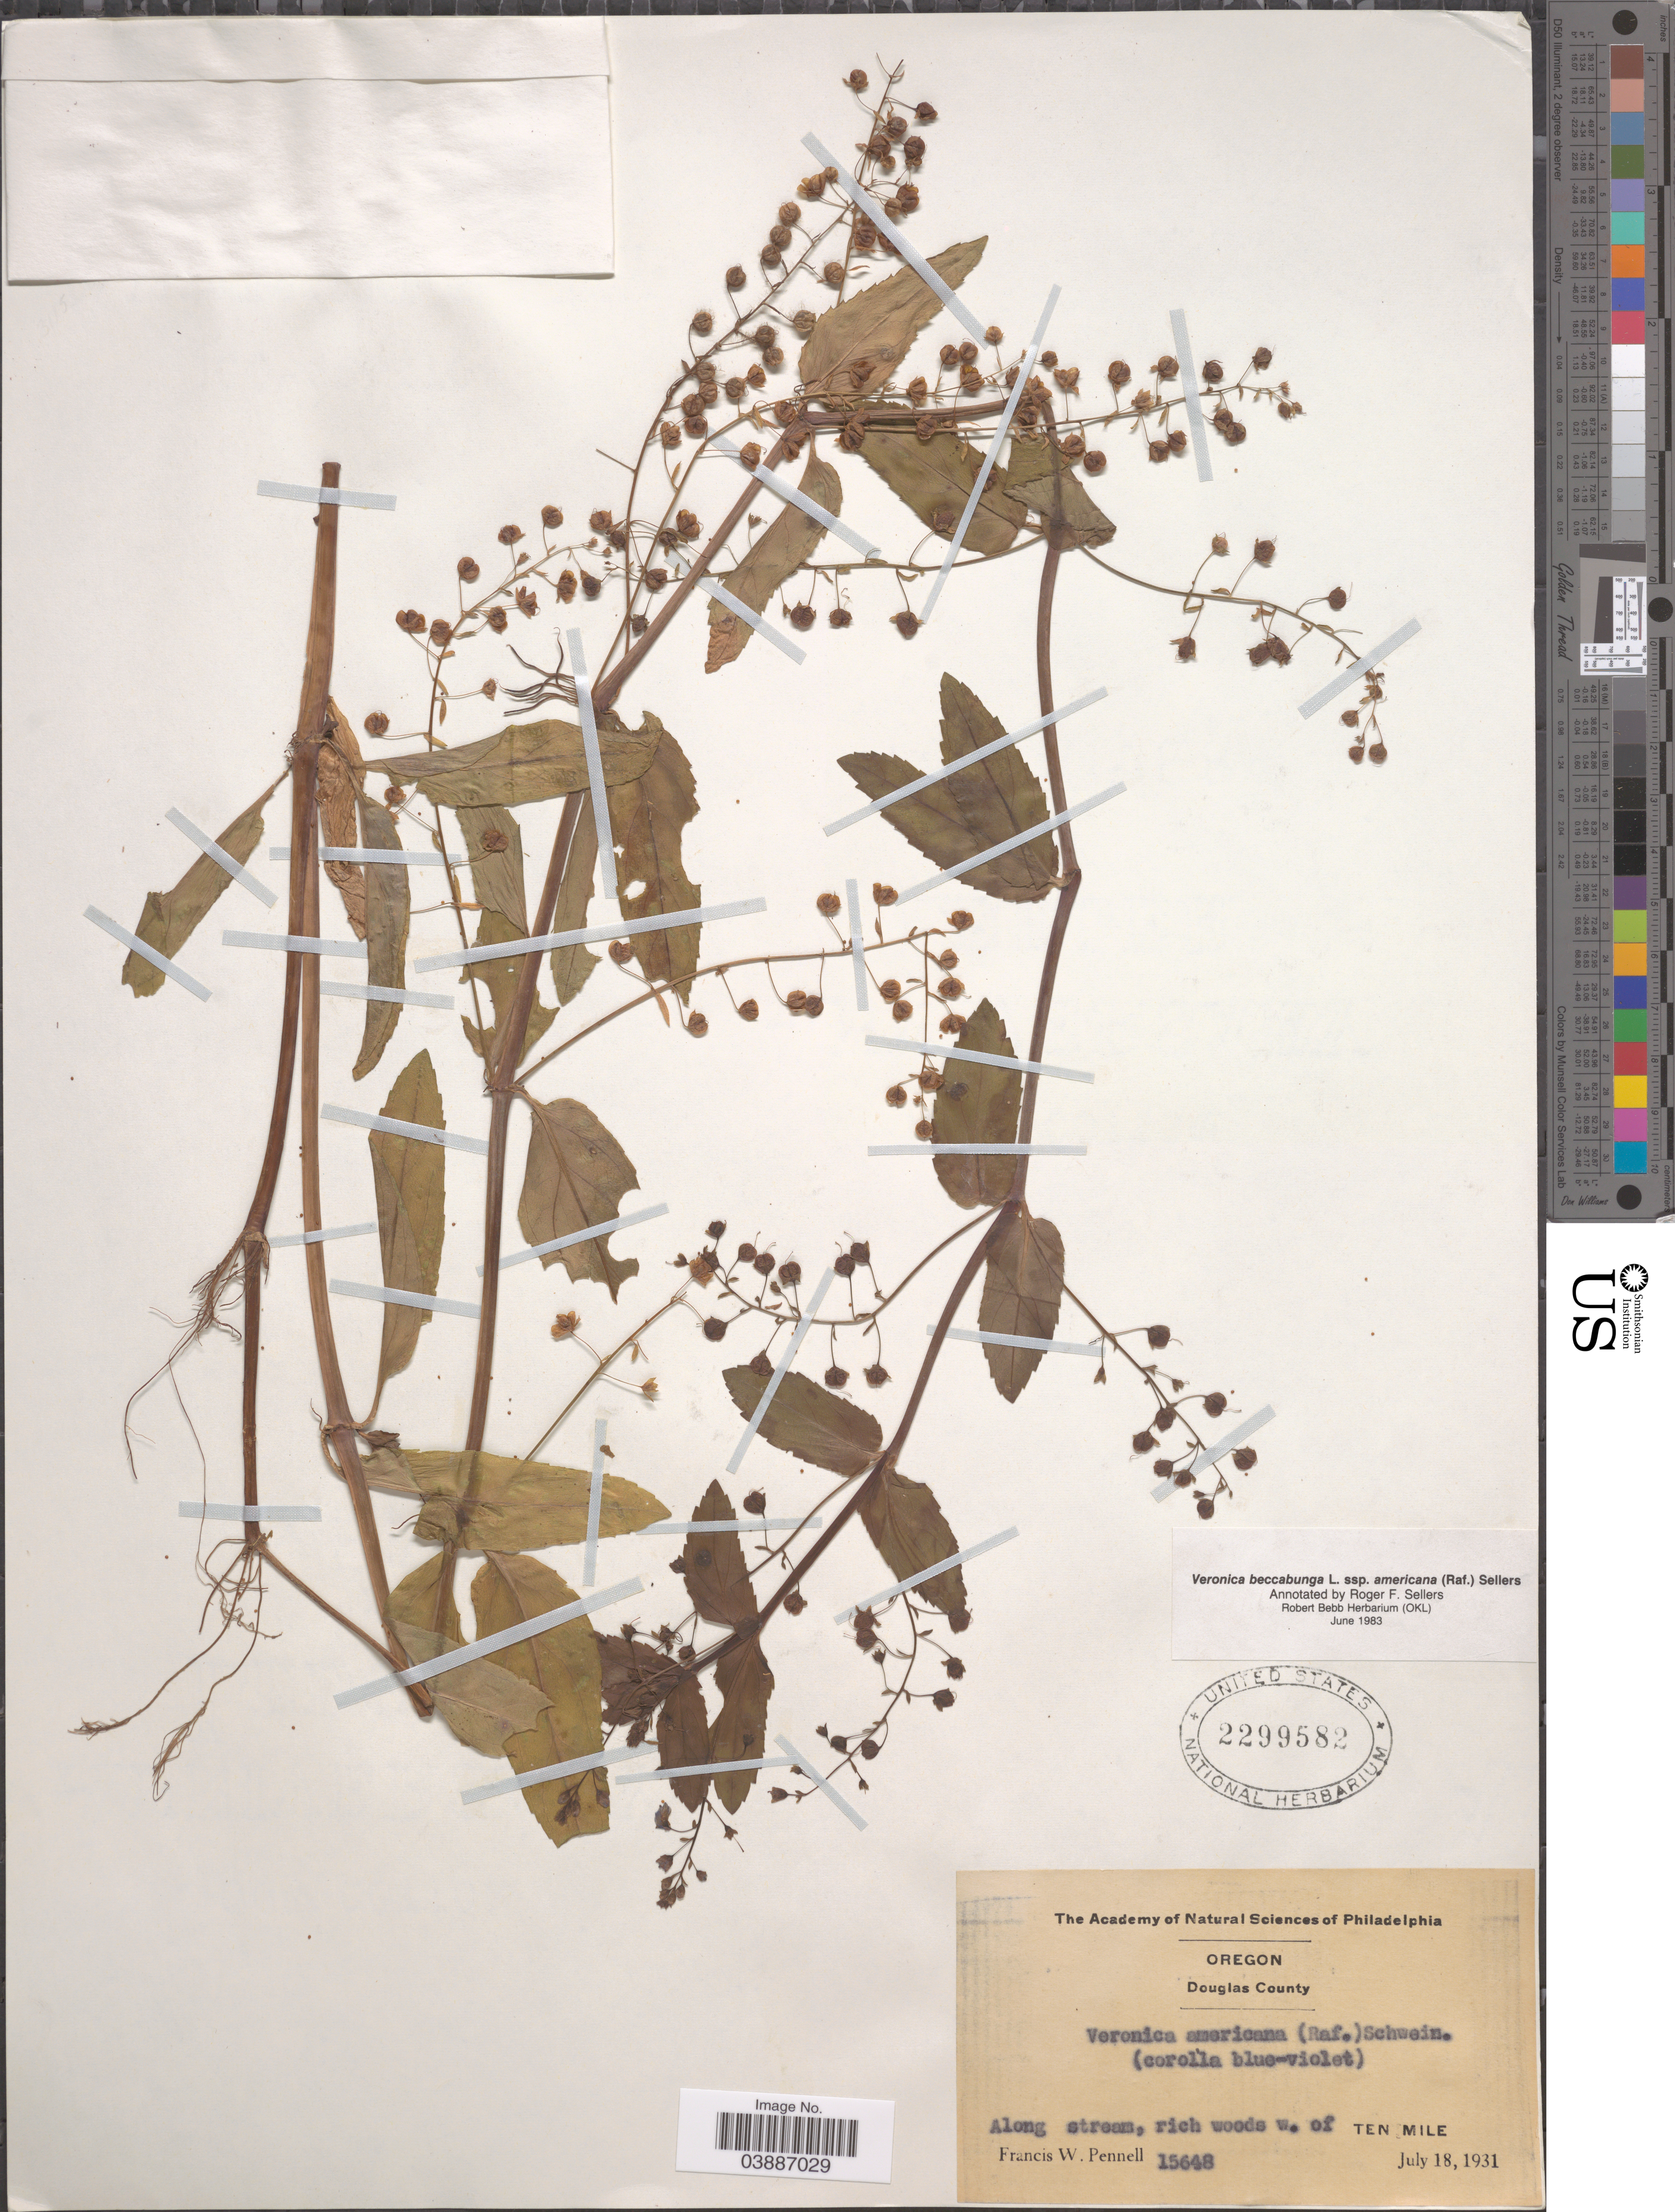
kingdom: Plantae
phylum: Tracheophyta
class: Magnoliopsida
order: Lamiales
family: Plantaginaceae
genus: Veronica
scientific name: Veronica beccabunga subsp. americana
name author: Raf.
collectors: F. W. Pennell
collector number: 15648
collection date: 1931-07-18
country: United States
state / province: Oregon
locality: Douglas County. Along stream, rich woods w. of Ten Mile.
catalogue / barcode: US 2299582